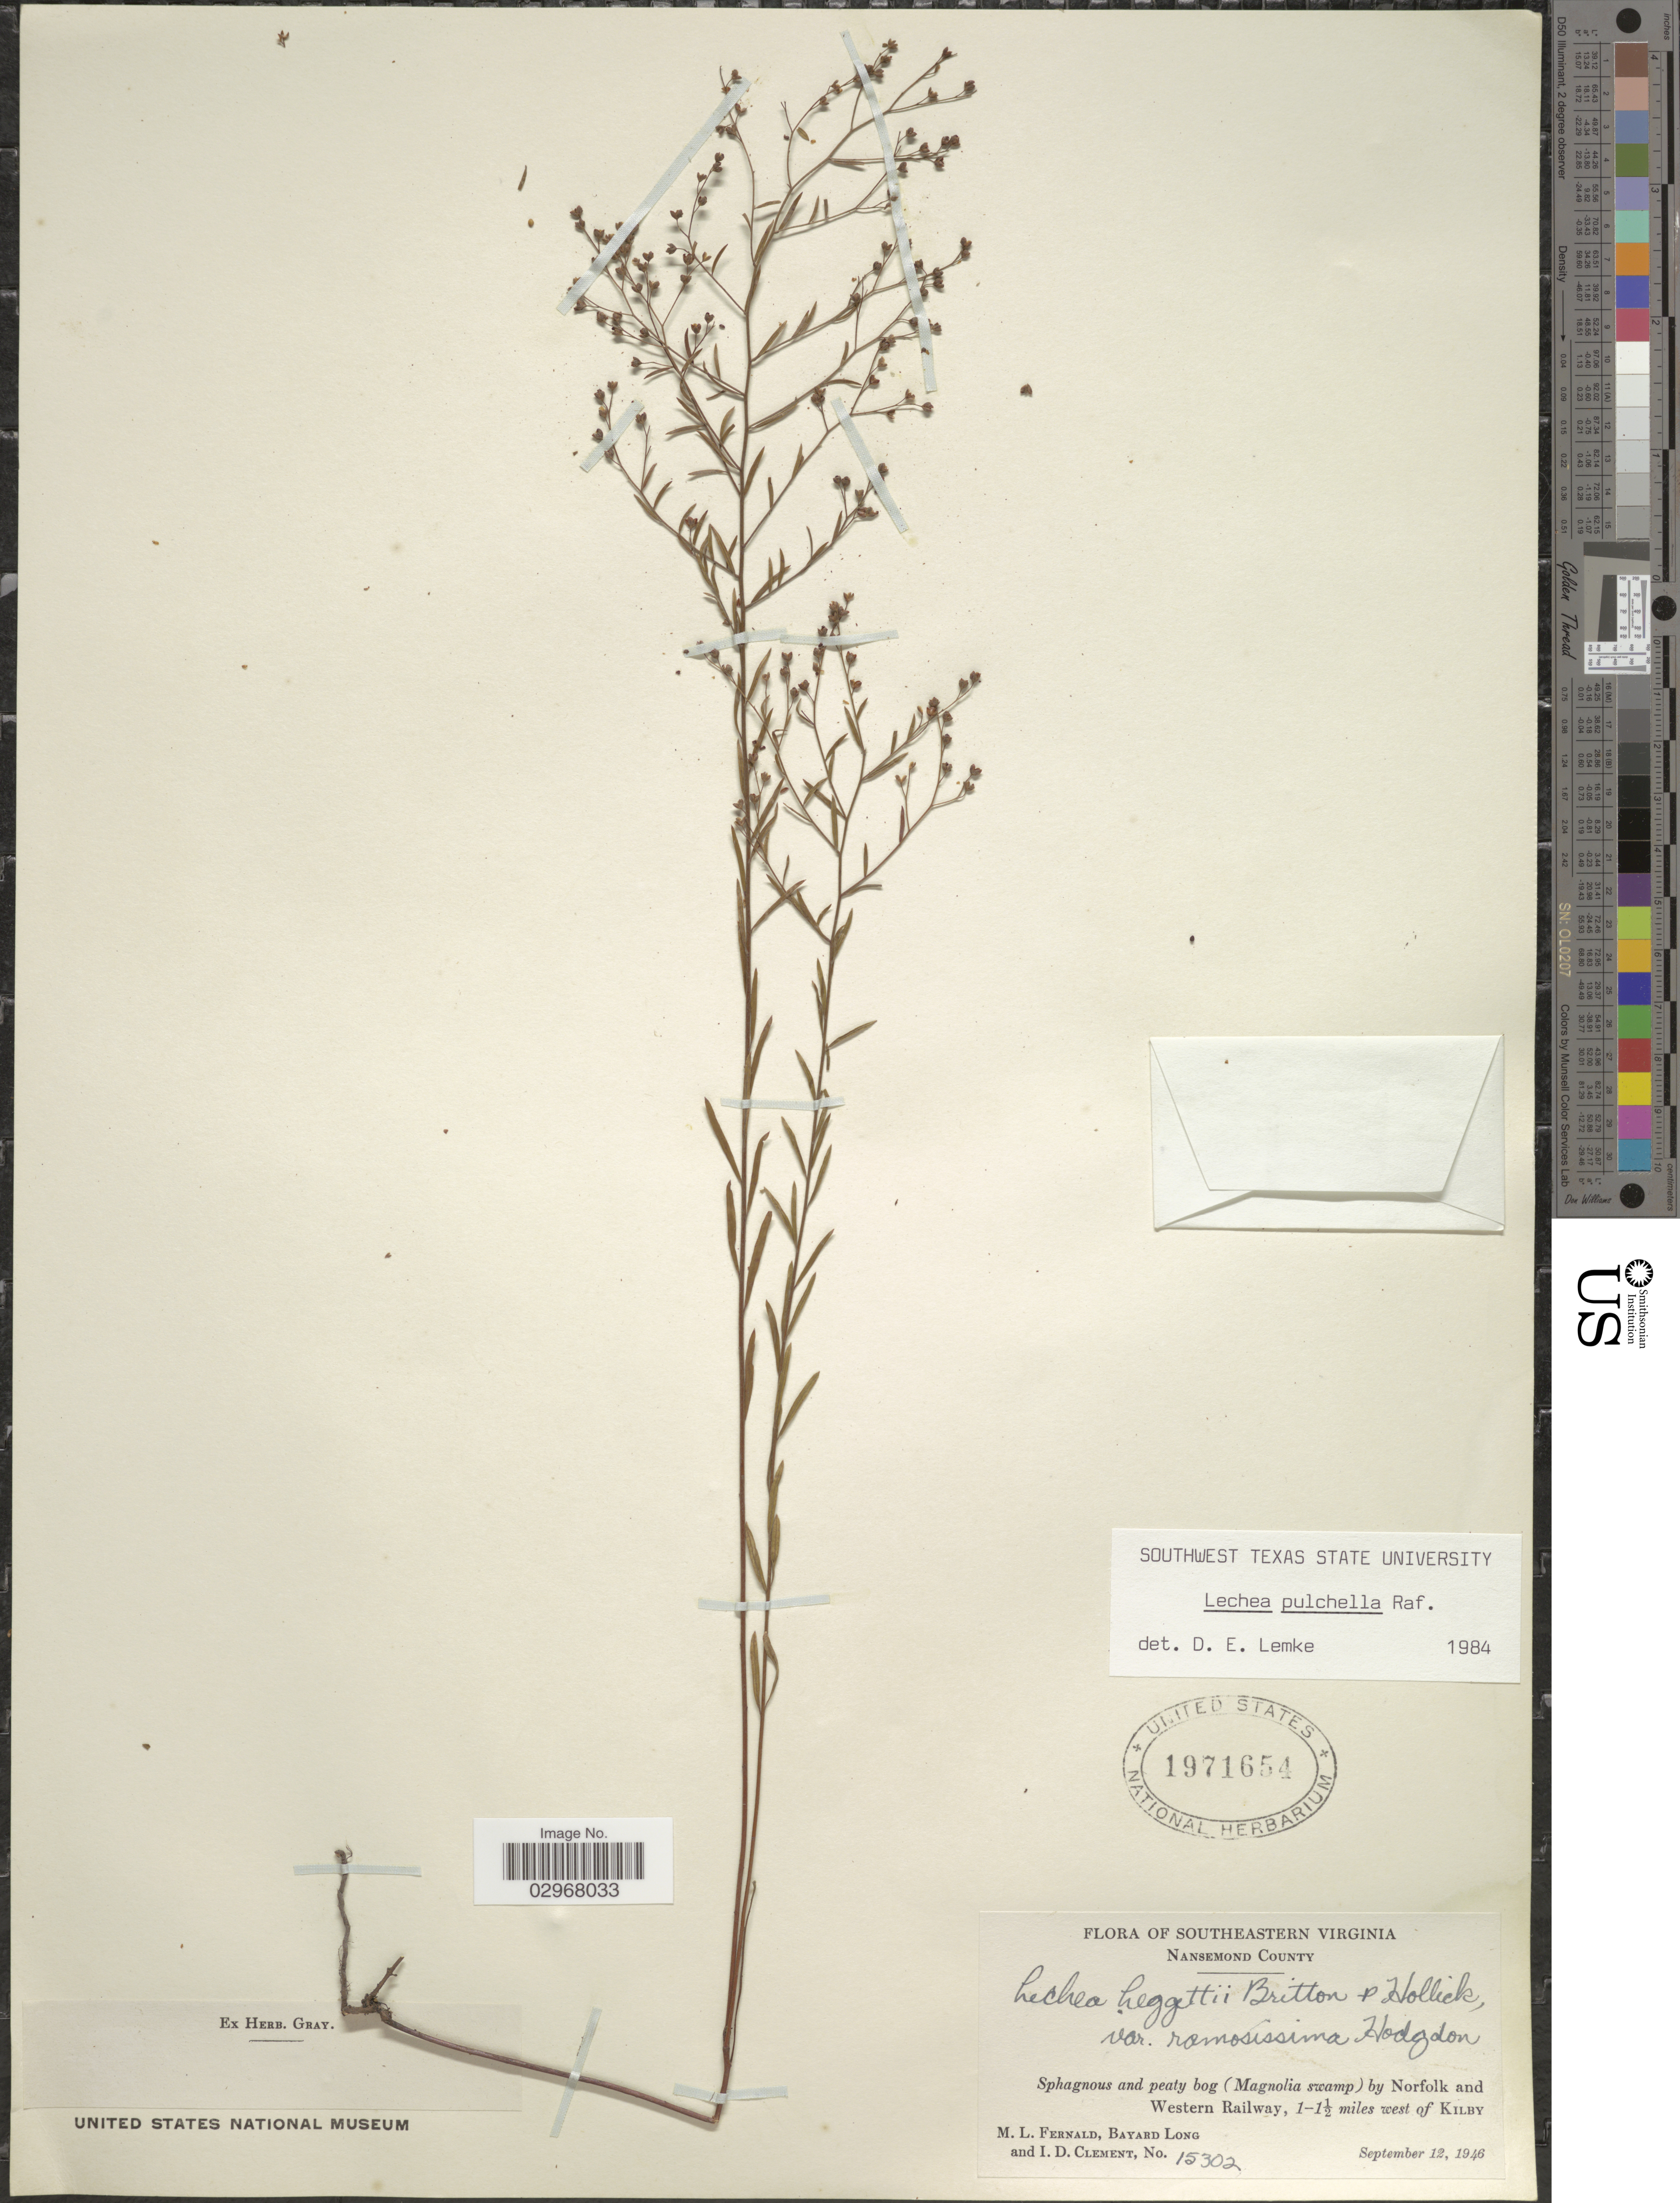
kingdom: Plantae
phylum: Tracheophyta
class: Magnoliopsida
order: Malvales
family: Cistaceae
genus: Lechea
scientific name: Lechea pulchella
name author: Raf.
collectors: M. L. Fernald, B. Long & I. Clement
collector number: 15302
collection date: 1946-09-12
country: United States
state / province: Virginia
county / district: City of Suffolk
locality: Southeastern Virginia. Nansemond County. Sphagnous and peaty bog (Magnolia swamp) by Norfolk and Western Railway, 1-1½ miles west of Kilby.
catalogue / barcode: US 1971654